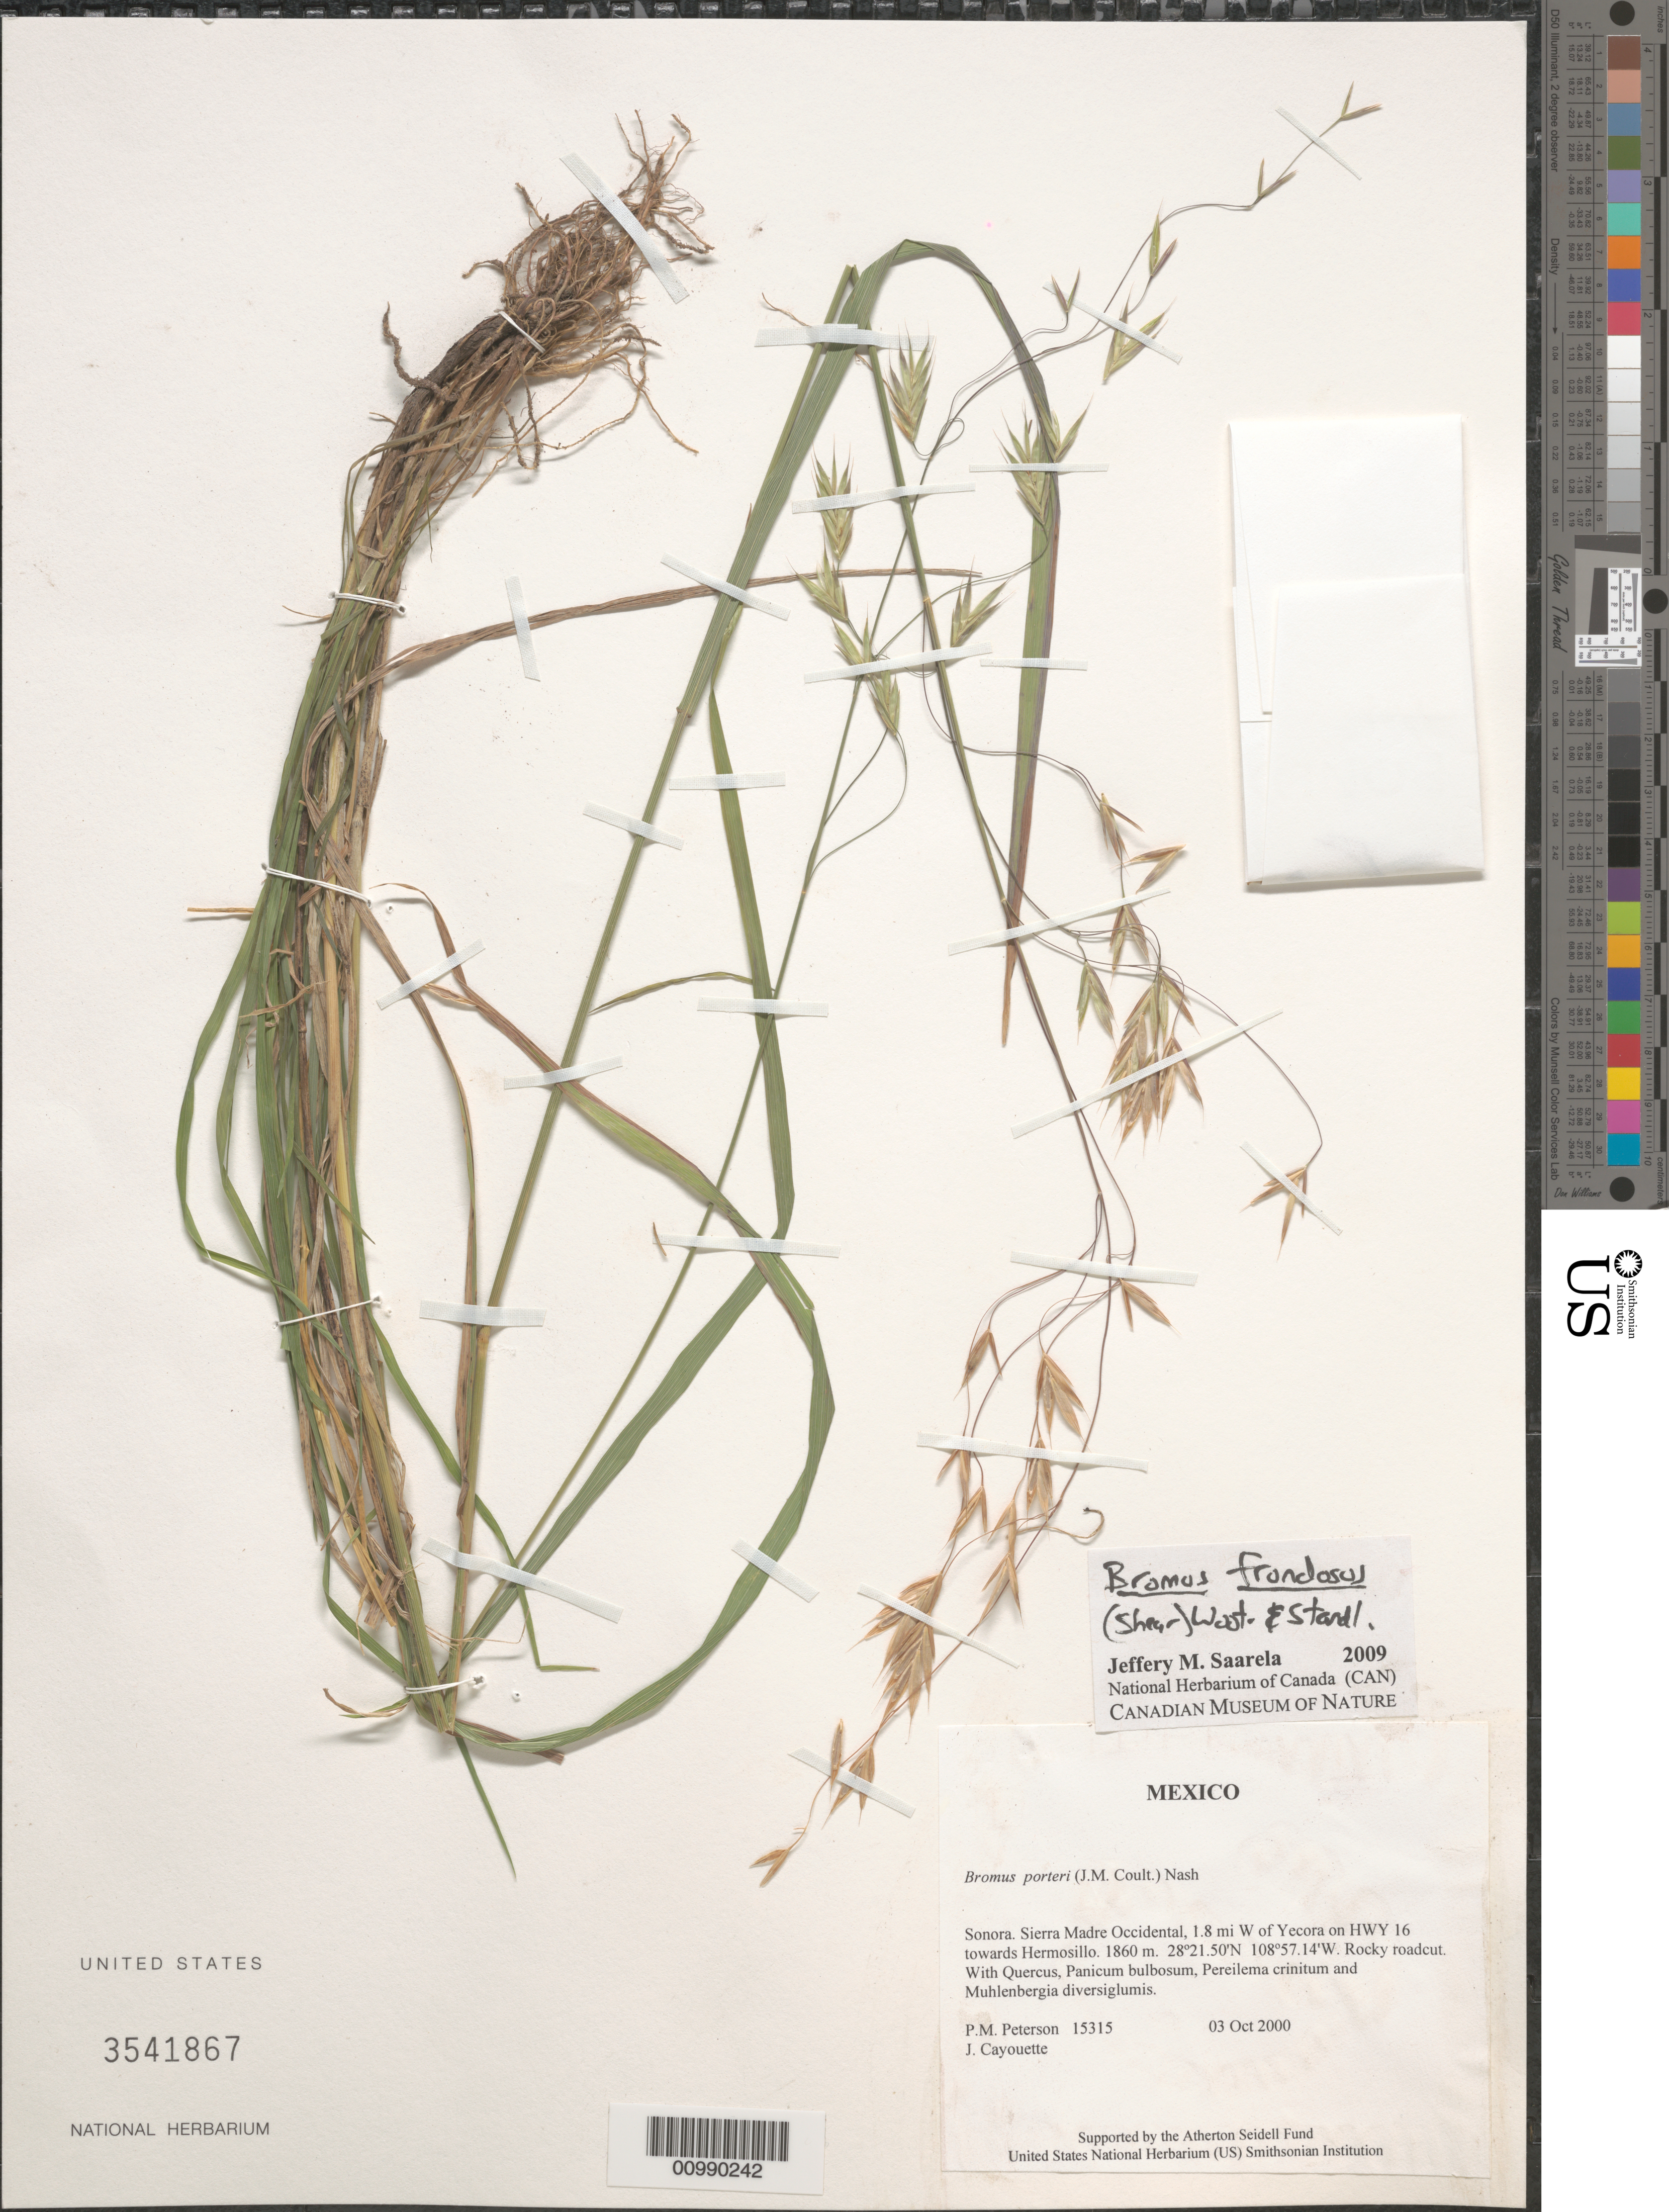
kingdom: Plantae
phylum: Tracheophyta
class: Liliopsida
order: Poales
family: Poaceae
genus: Bromus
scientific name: Bromus frondosus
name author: (Shear) Wooton & Standl.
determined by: Saarela, J. M., (CAN), Canadian Museum of Nature (CANADA)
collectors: P. M. Peterson & J. Cayouette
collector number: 15315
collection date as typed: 03 Oct 2000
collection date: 2000-10-03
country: Mexico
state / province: Sonora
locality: Sierra Madre Occidental, 1.8 mi W of Yecora on HWY 16 towards Hermosillo.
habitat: Rocky roadcut.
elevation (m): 1860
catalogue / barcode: US 3541867